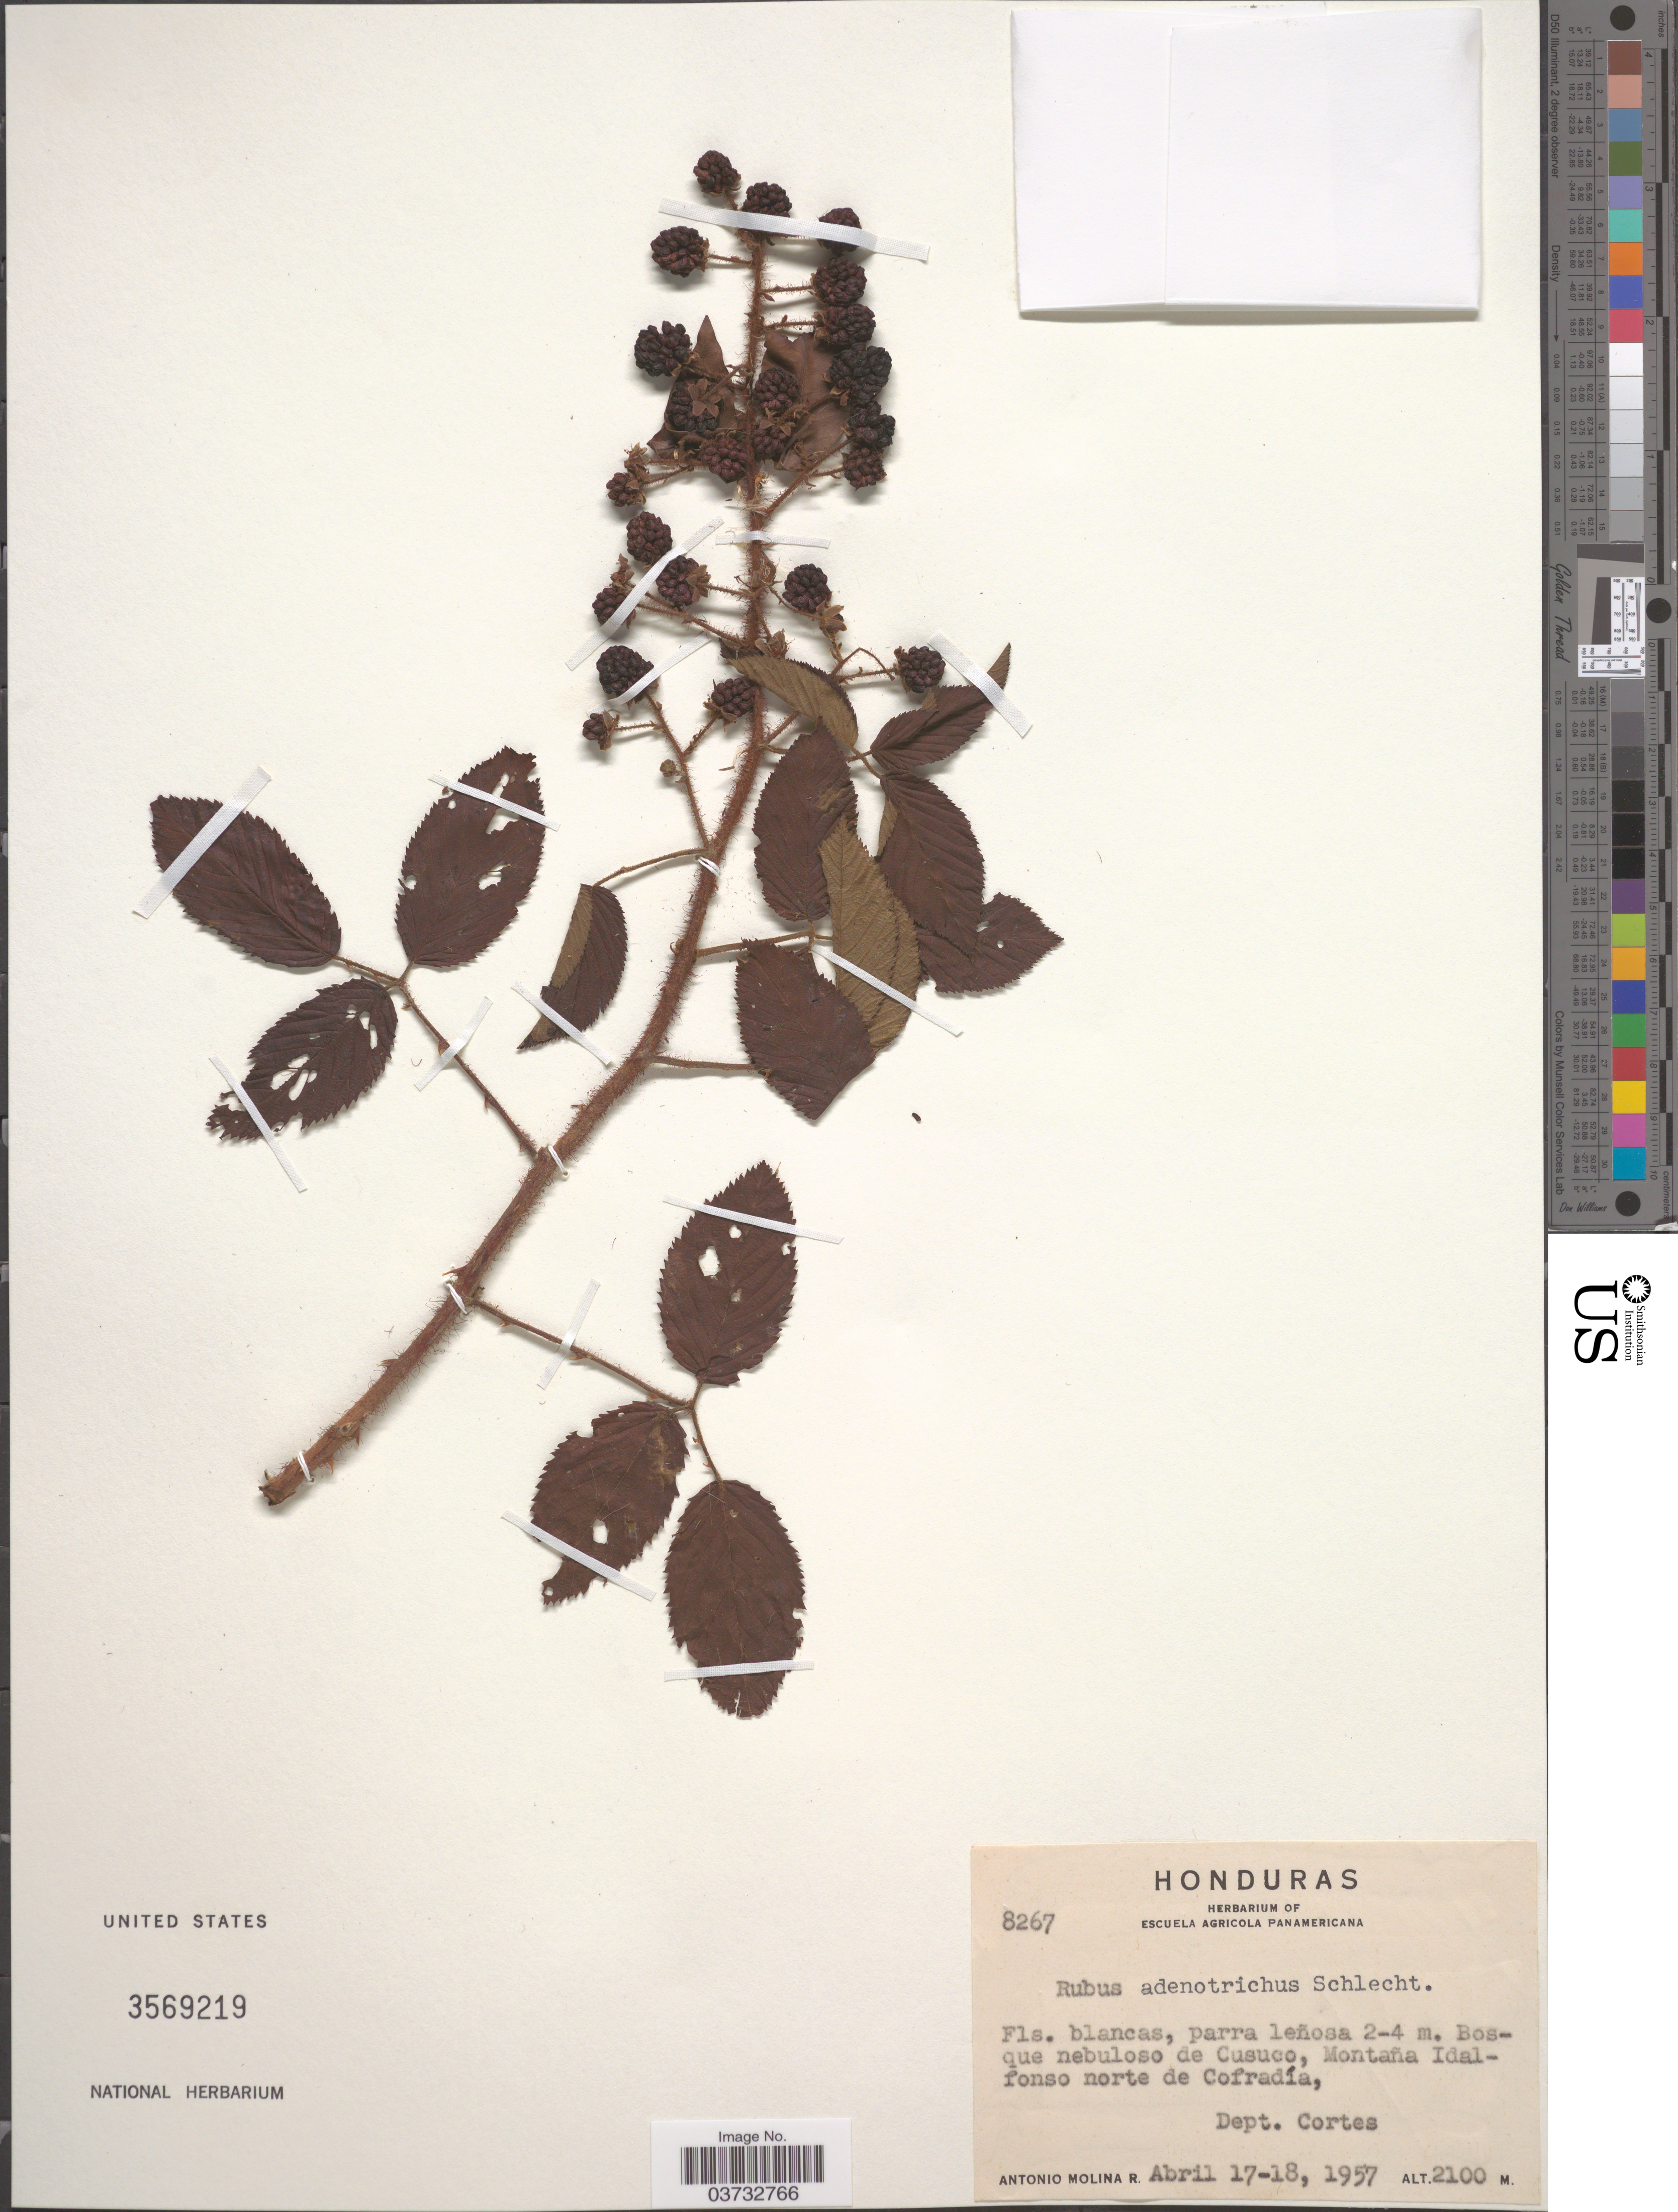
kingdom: Plantae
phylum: Tracheophyta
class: Magnoliopsida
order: Rosales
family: Rosaceae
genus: Rubus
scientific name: Rubus adenotrichos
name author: Schltdl.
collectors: A. Molina R.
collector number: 8267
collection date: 1957-04-17/1957-04-18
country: Honduras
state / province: Cortes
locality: Bosque nebuloso de Cusuco, Montaña Idalfonso norte de Cofradía, Dept. Cortes.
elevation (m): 2100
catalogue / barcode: US 3569219